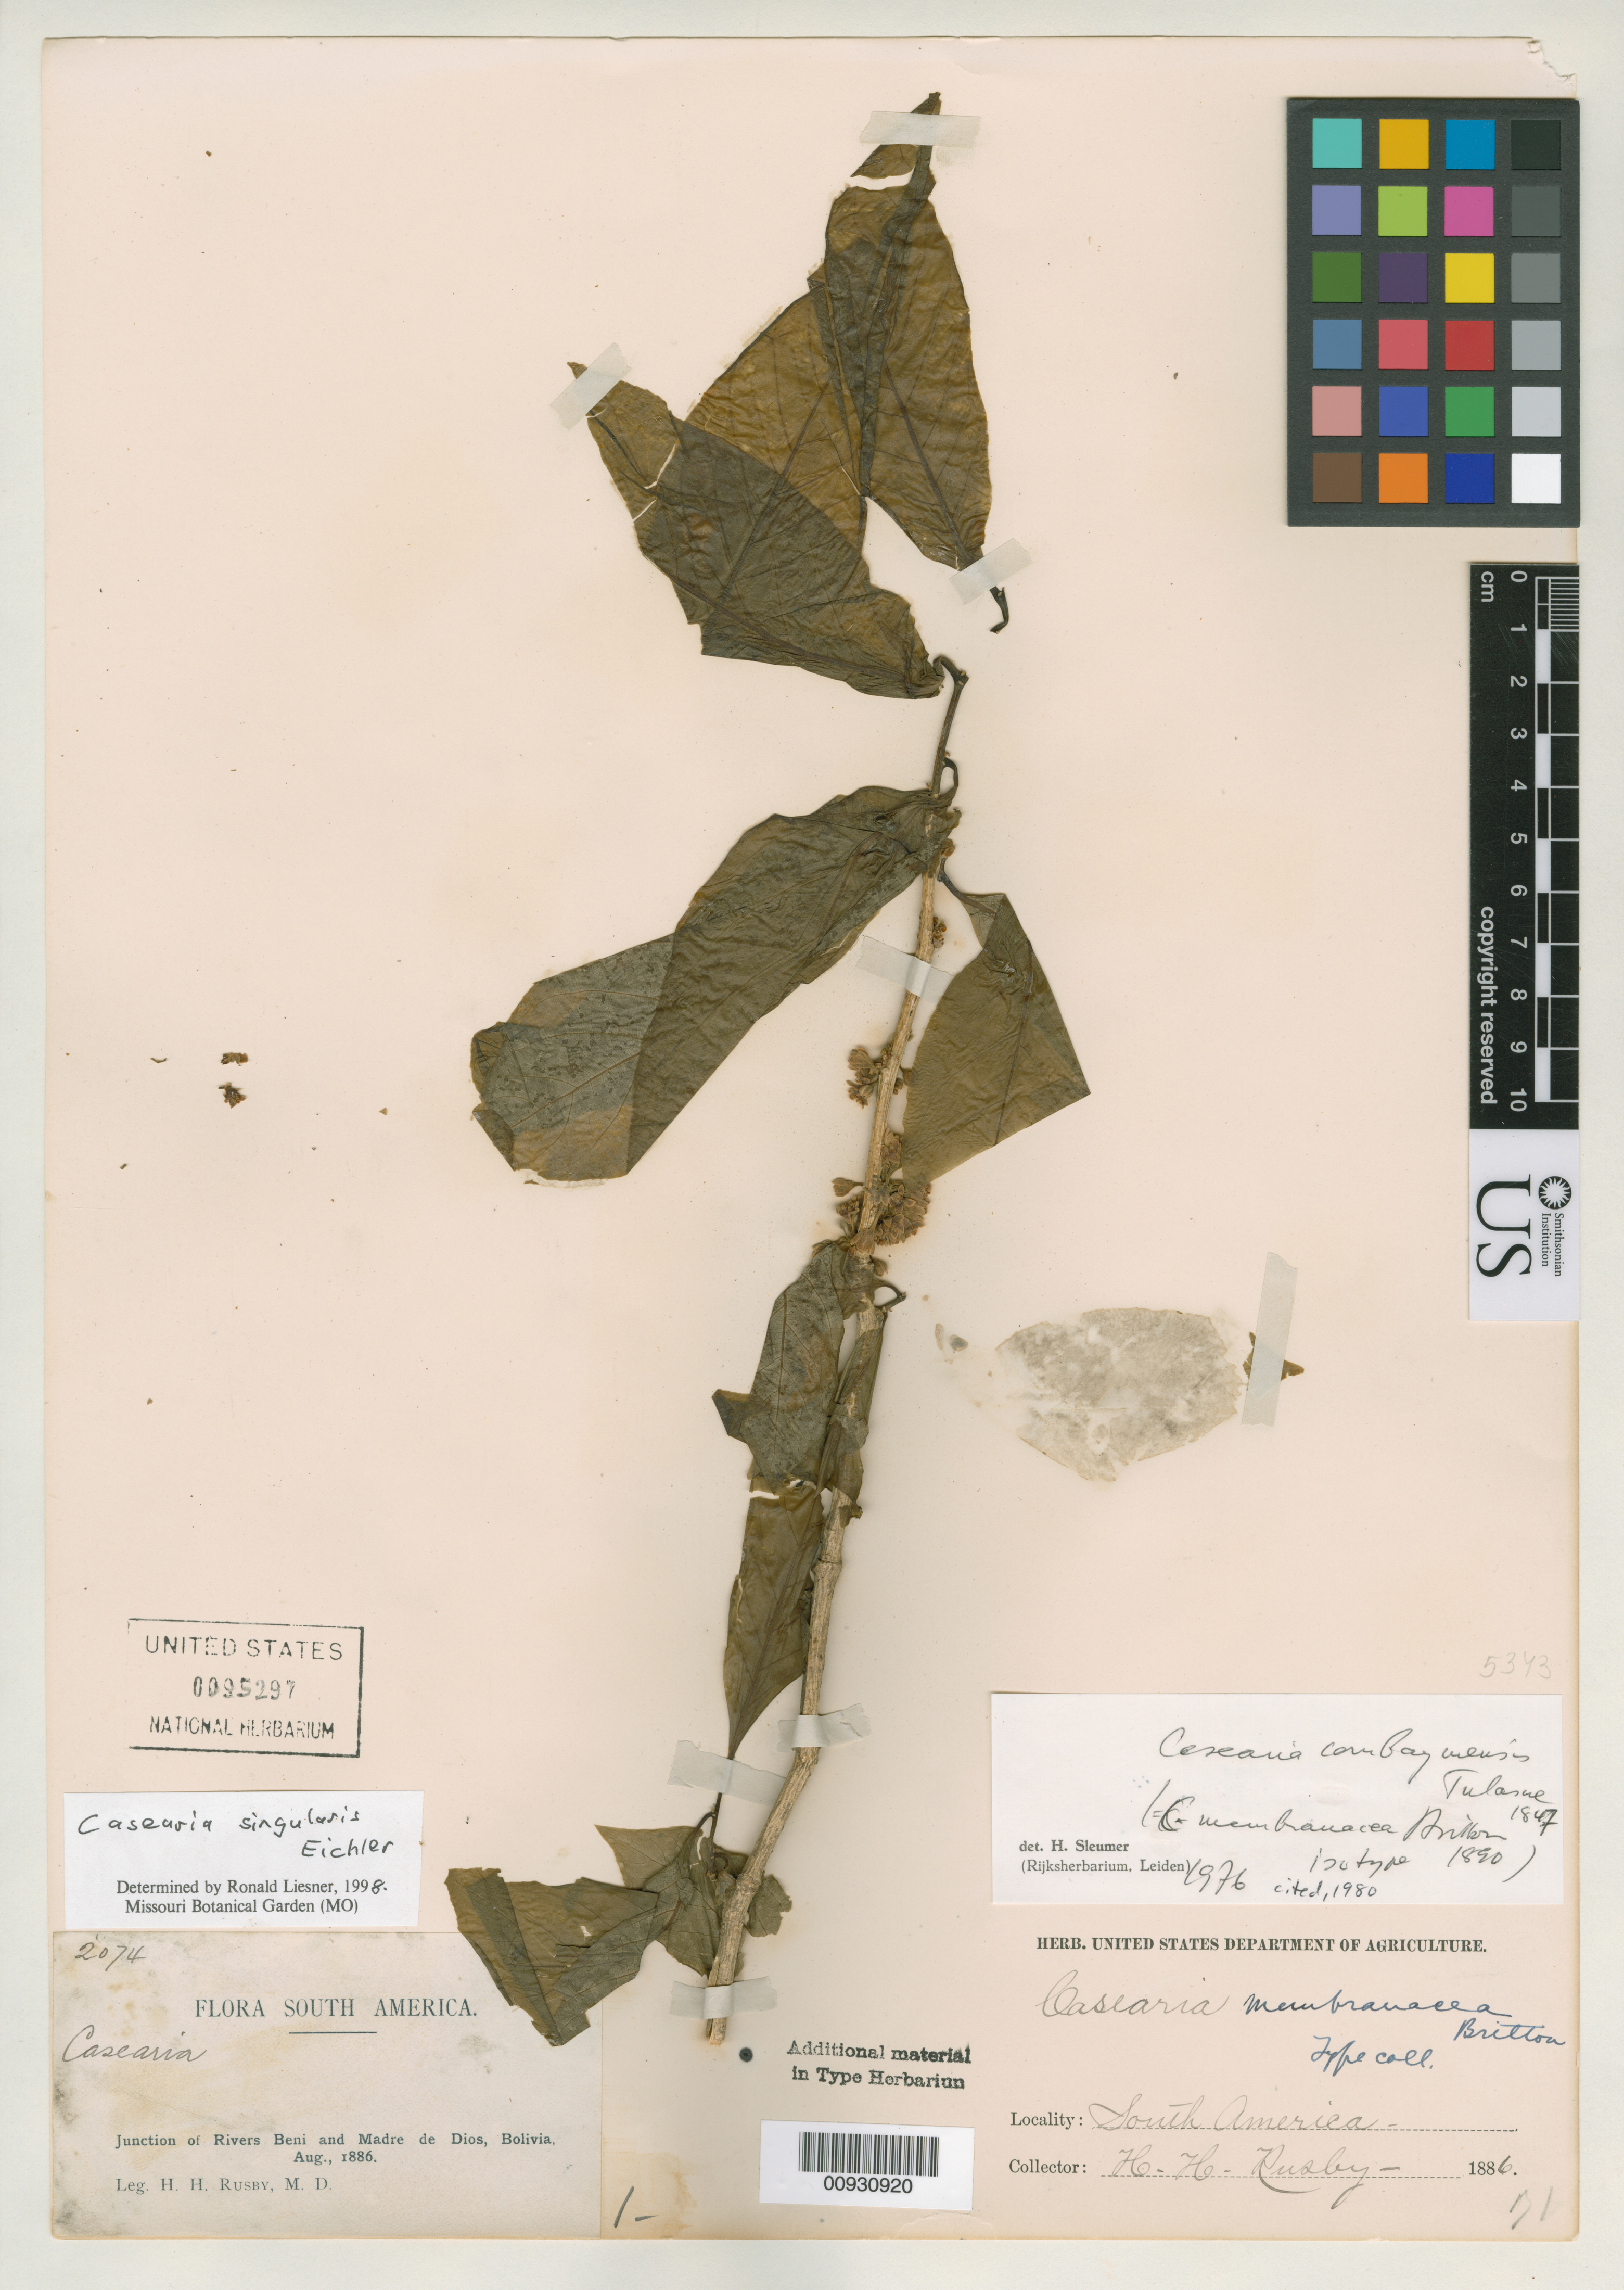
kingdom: Plantae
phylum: Tracheophyta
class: Magnoliopsida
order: Malpighiales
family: Salicaceae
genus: Casearia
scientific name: Casearia membranacea Britton, nom. illeg. hom.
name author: Britton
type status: Isotype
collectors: H. H. Rusby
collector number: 2074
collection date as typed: Aug 1886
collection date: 1886-08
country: Bolivia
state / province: Beni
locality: Junction of Rivers Beni and Madre de Dios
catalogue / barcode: US 95297